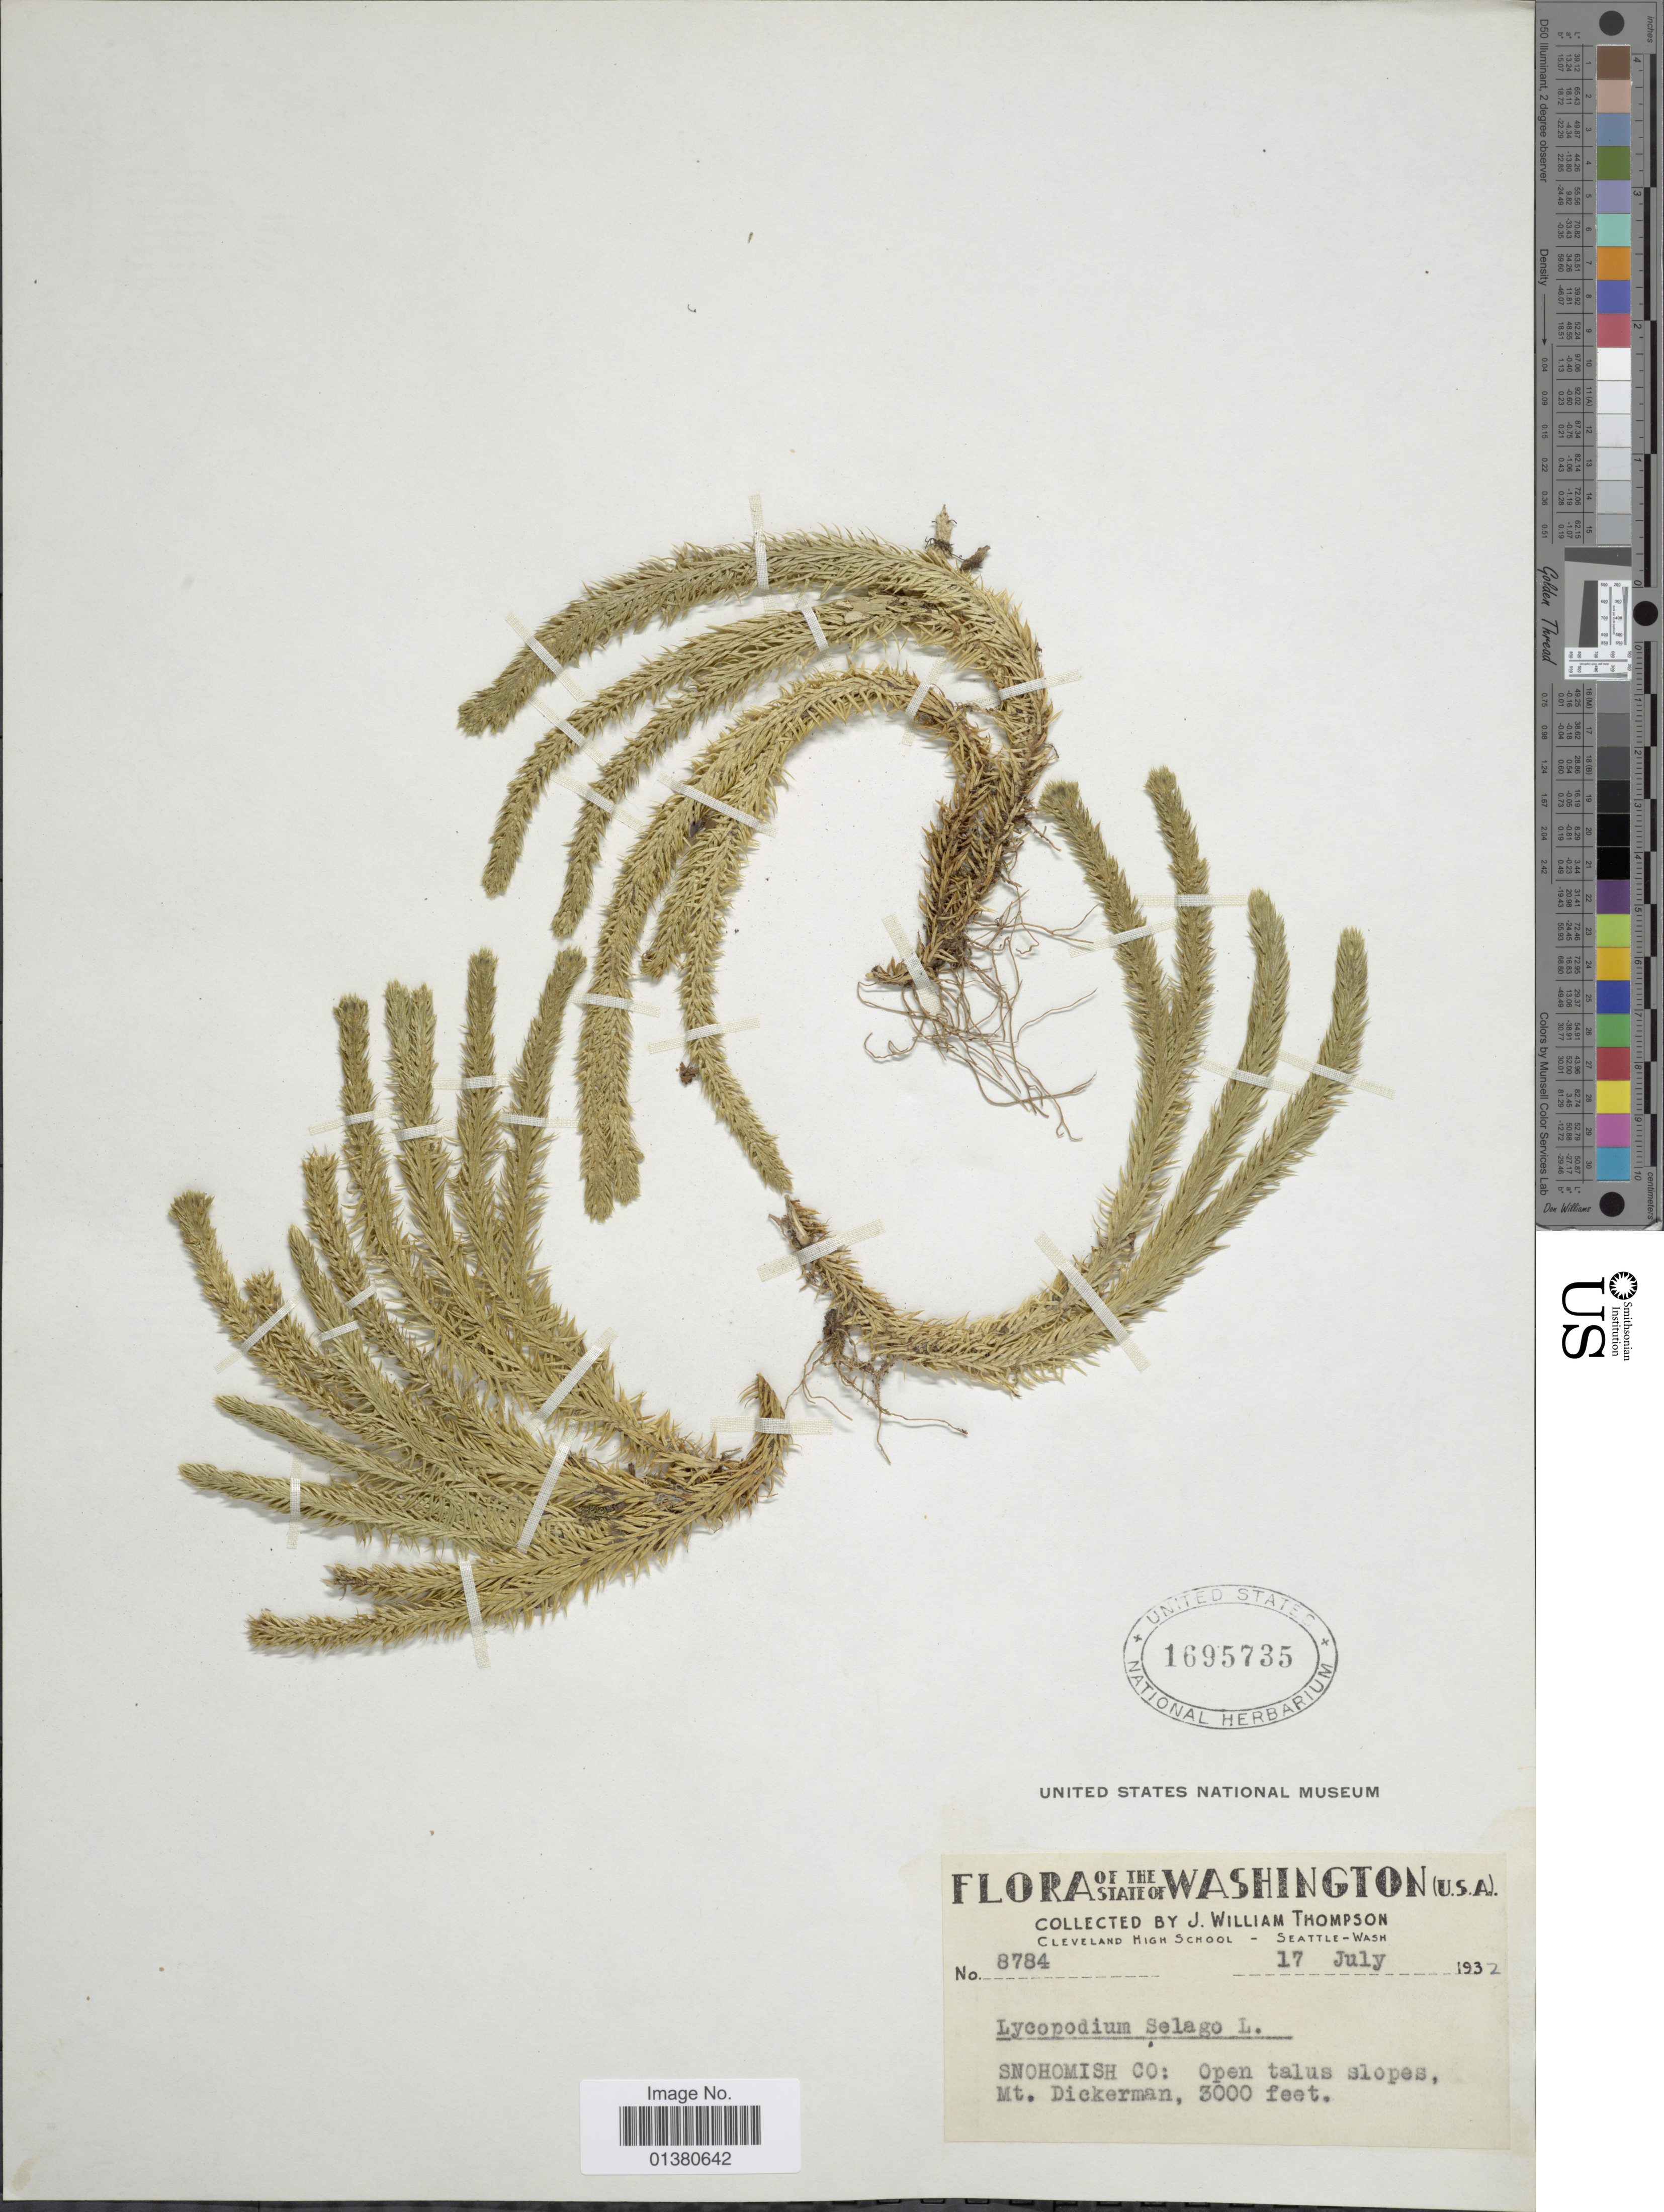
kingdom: Plantae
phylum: Tracheophyta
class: Lycopodiopsida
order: Lycopodiales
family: Lycopodiaceae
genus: Huperzia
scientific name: Huperzia selago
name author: (L.) Bernh. ex Schrank & Mart.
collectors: J. W. Thompson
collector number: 8784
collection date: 1932-07-17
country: United States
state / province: Washington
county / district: Snohomish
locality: Snohomish Co: open talus slopes Mt Dickerrman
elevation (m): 914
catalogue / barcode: US 1695735